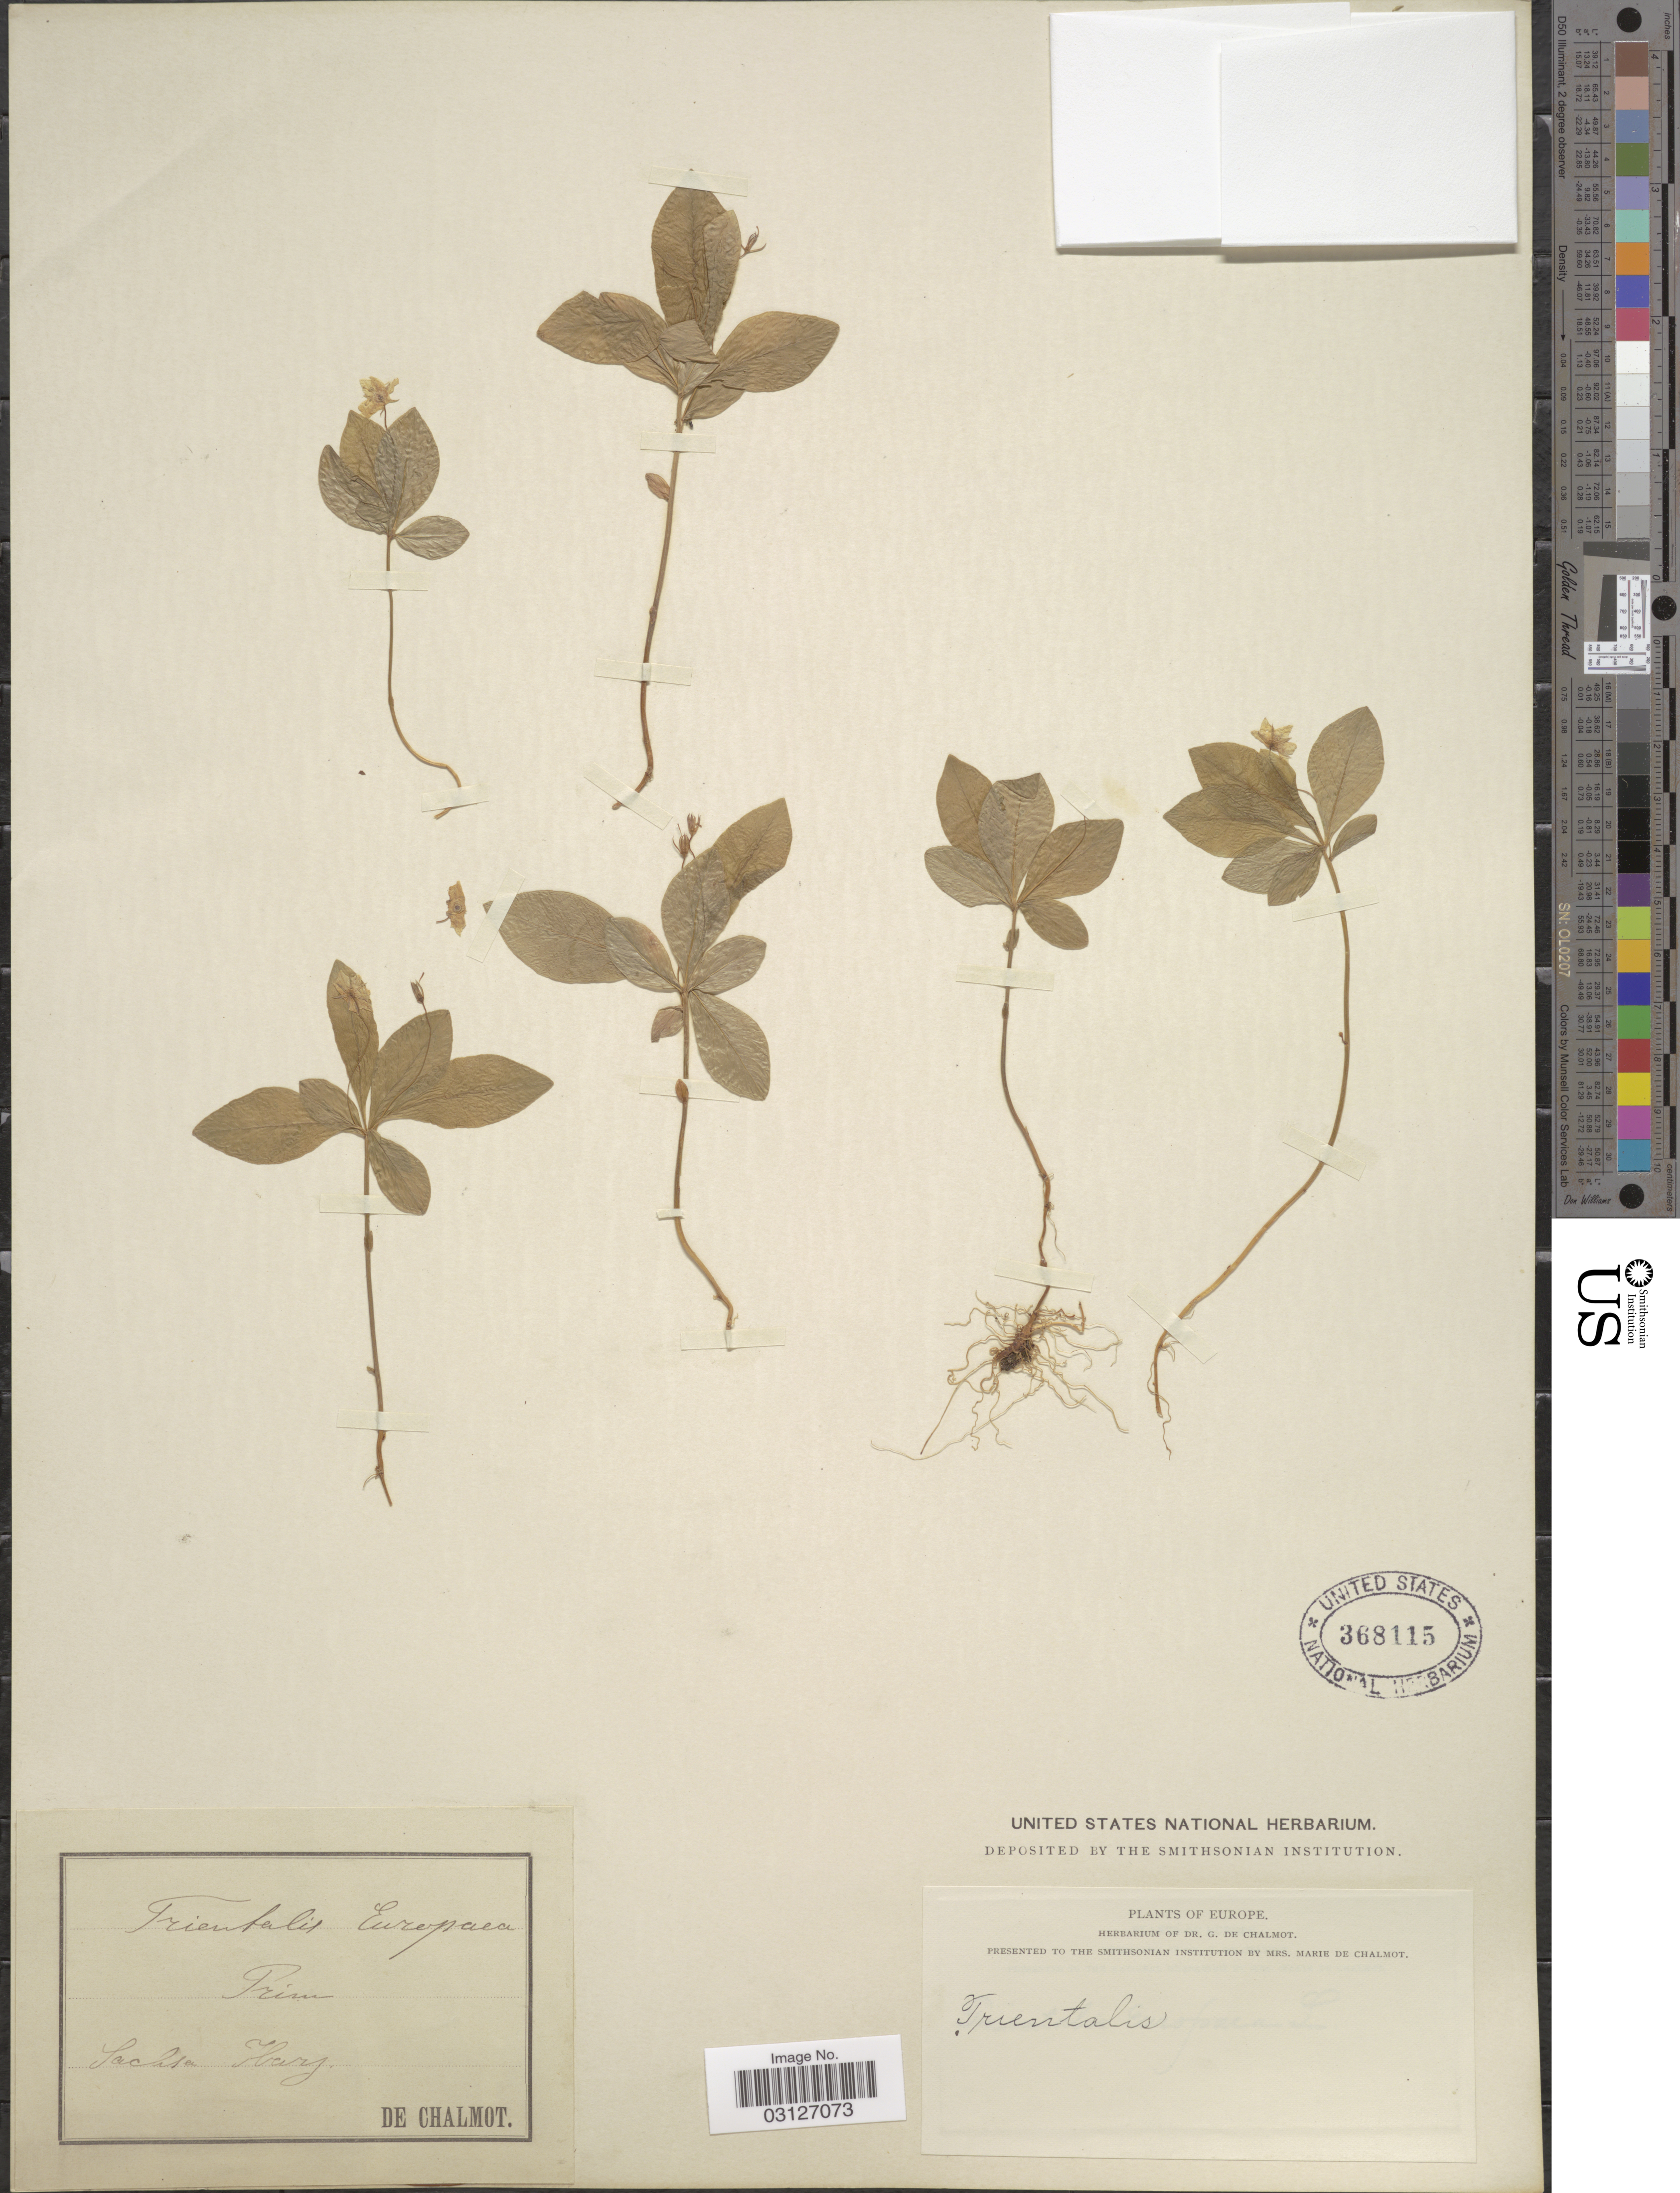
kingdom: Plantae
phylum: Tracheophyta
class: Magnoliopsida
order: Ericales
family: Primulaceae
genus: Trientalis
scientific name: Trientalis europaea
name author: L.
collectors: G. de Chalmot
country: Germany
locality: Europe, Sachsen Hary [interpreted].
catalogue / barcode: US 368115